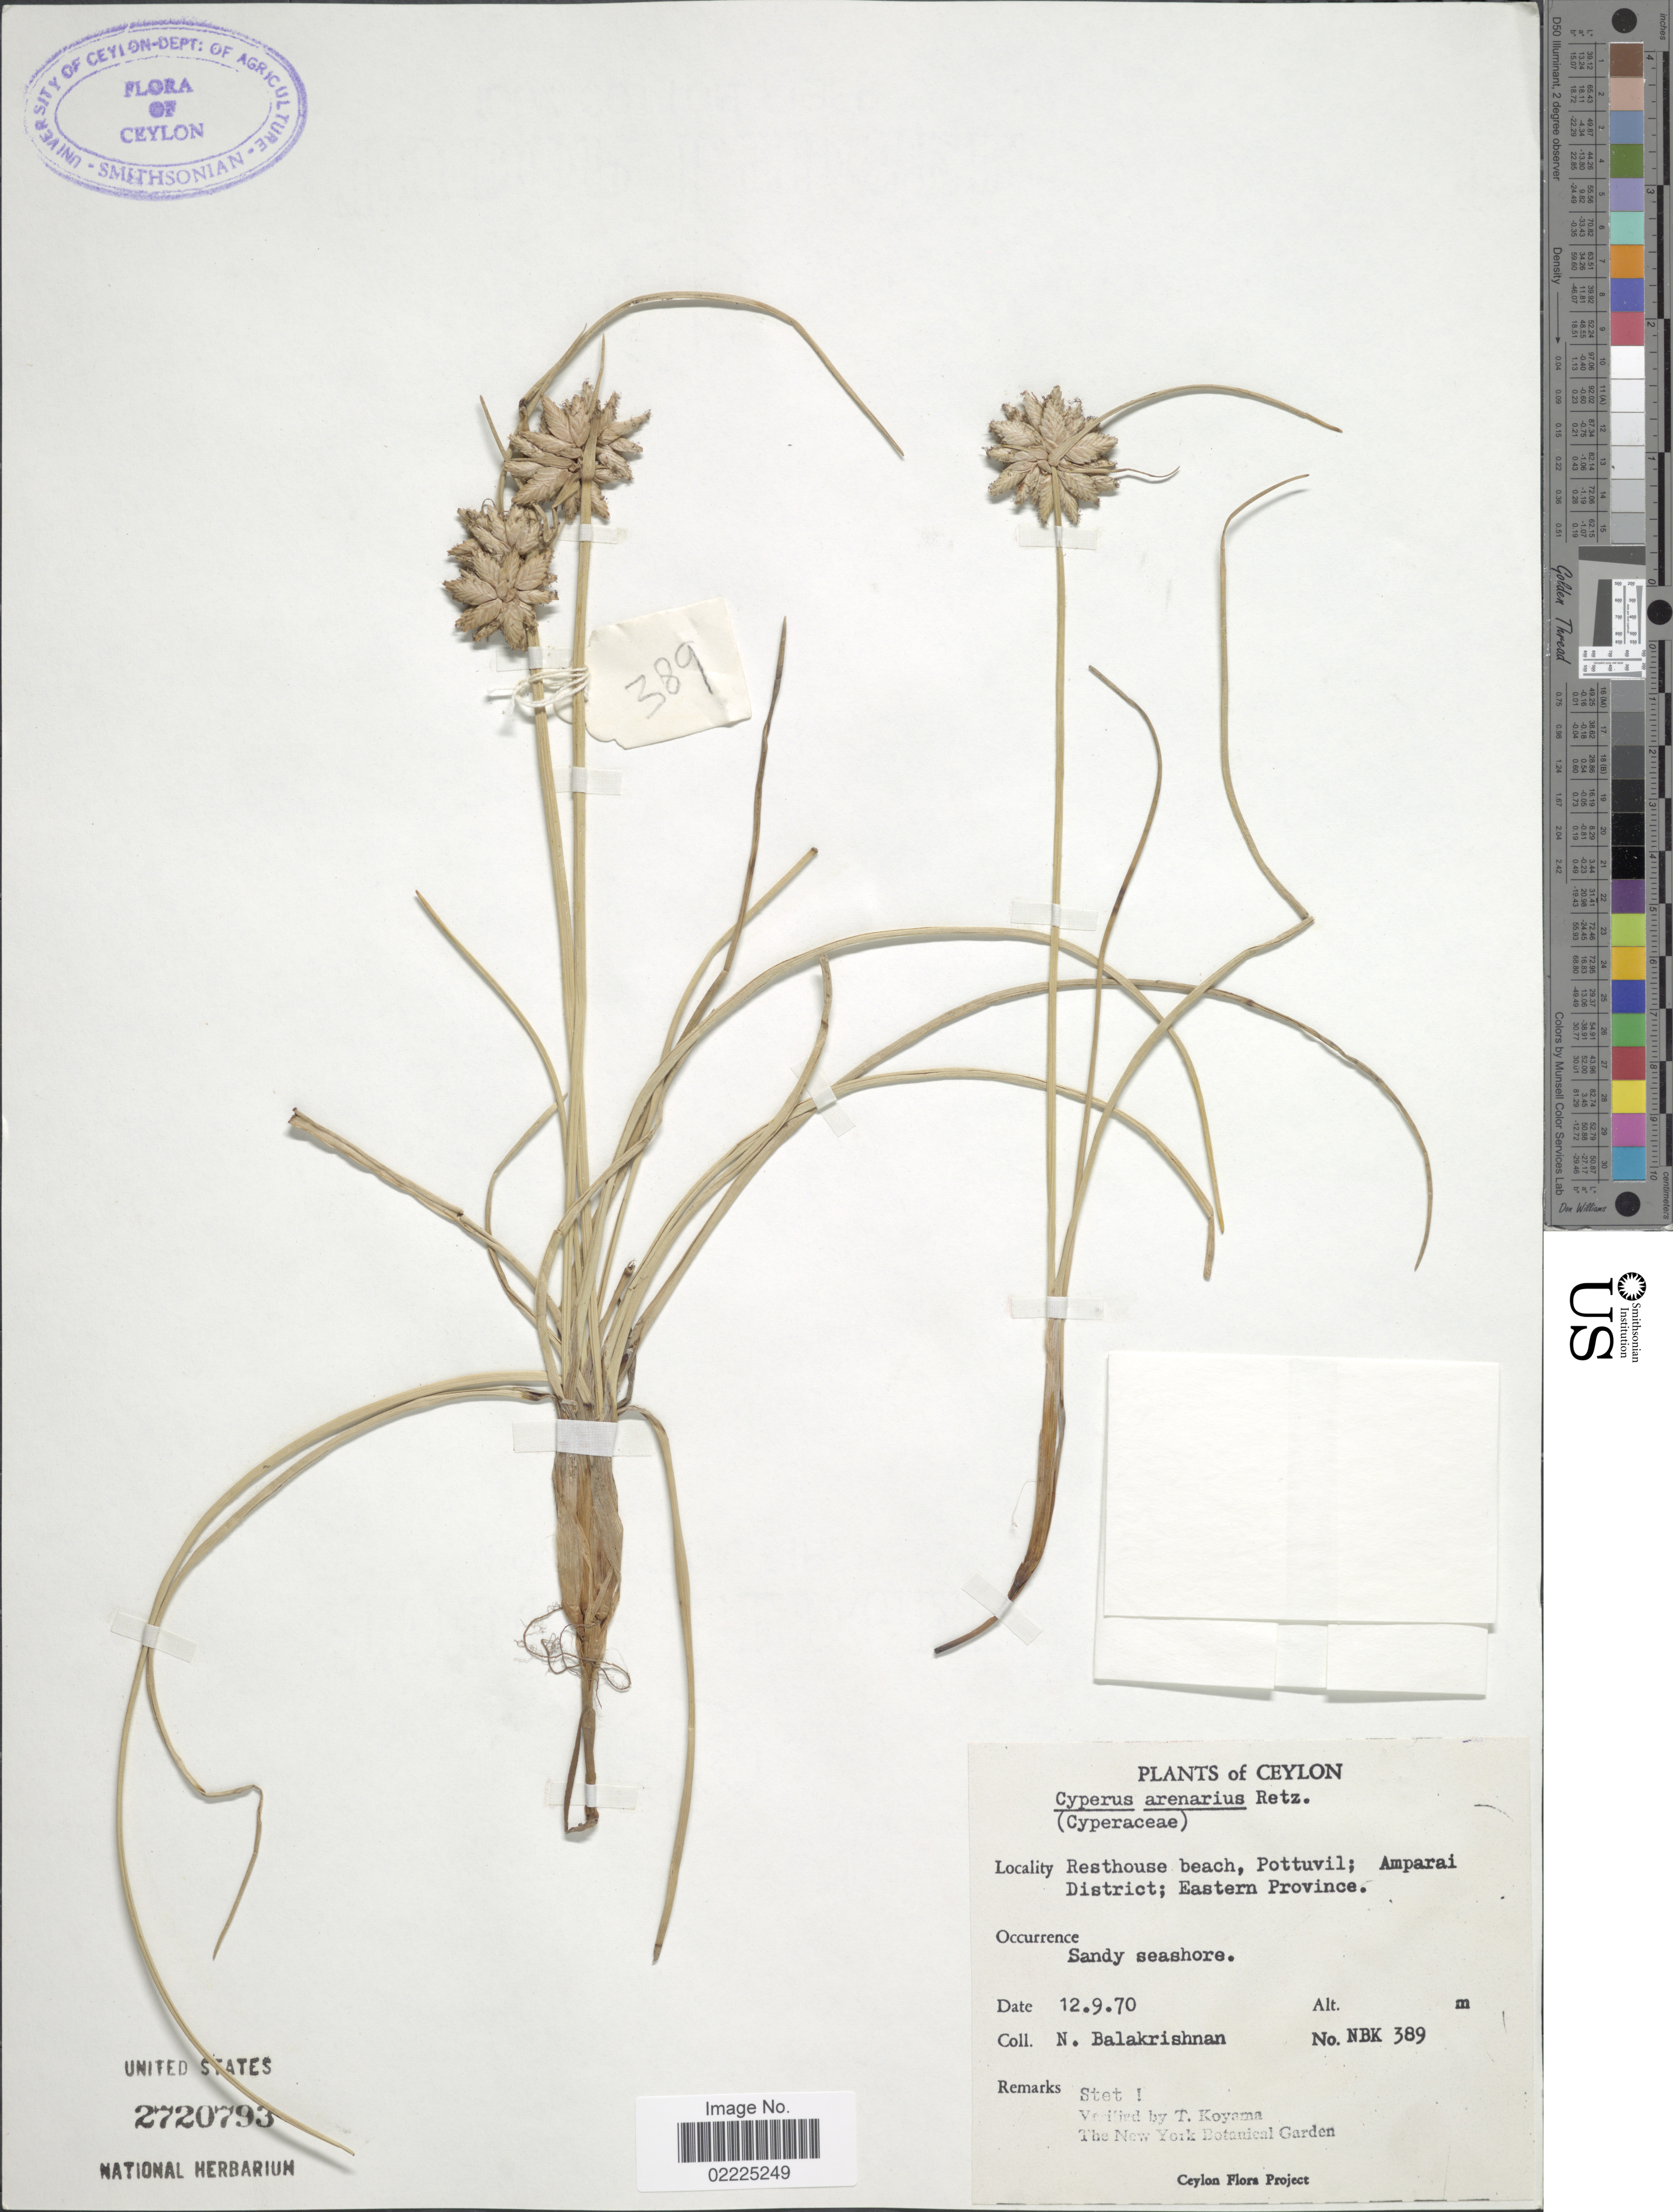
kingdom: Plantae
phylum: Tracheophyta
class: Liliopsida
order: Poales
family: Cyperaceae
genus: Cyperus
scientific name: Cyperus arenarius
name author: Retz.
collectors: N. Balakrishnan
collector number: NBK389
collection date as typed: Transcribed d/m/y: 12/9/70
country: Sri Lanka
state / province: Eastern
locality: Ceylon, Resthouse beach, Pottuvil; Amparai District; Eastern Province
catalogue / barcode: US 2720793